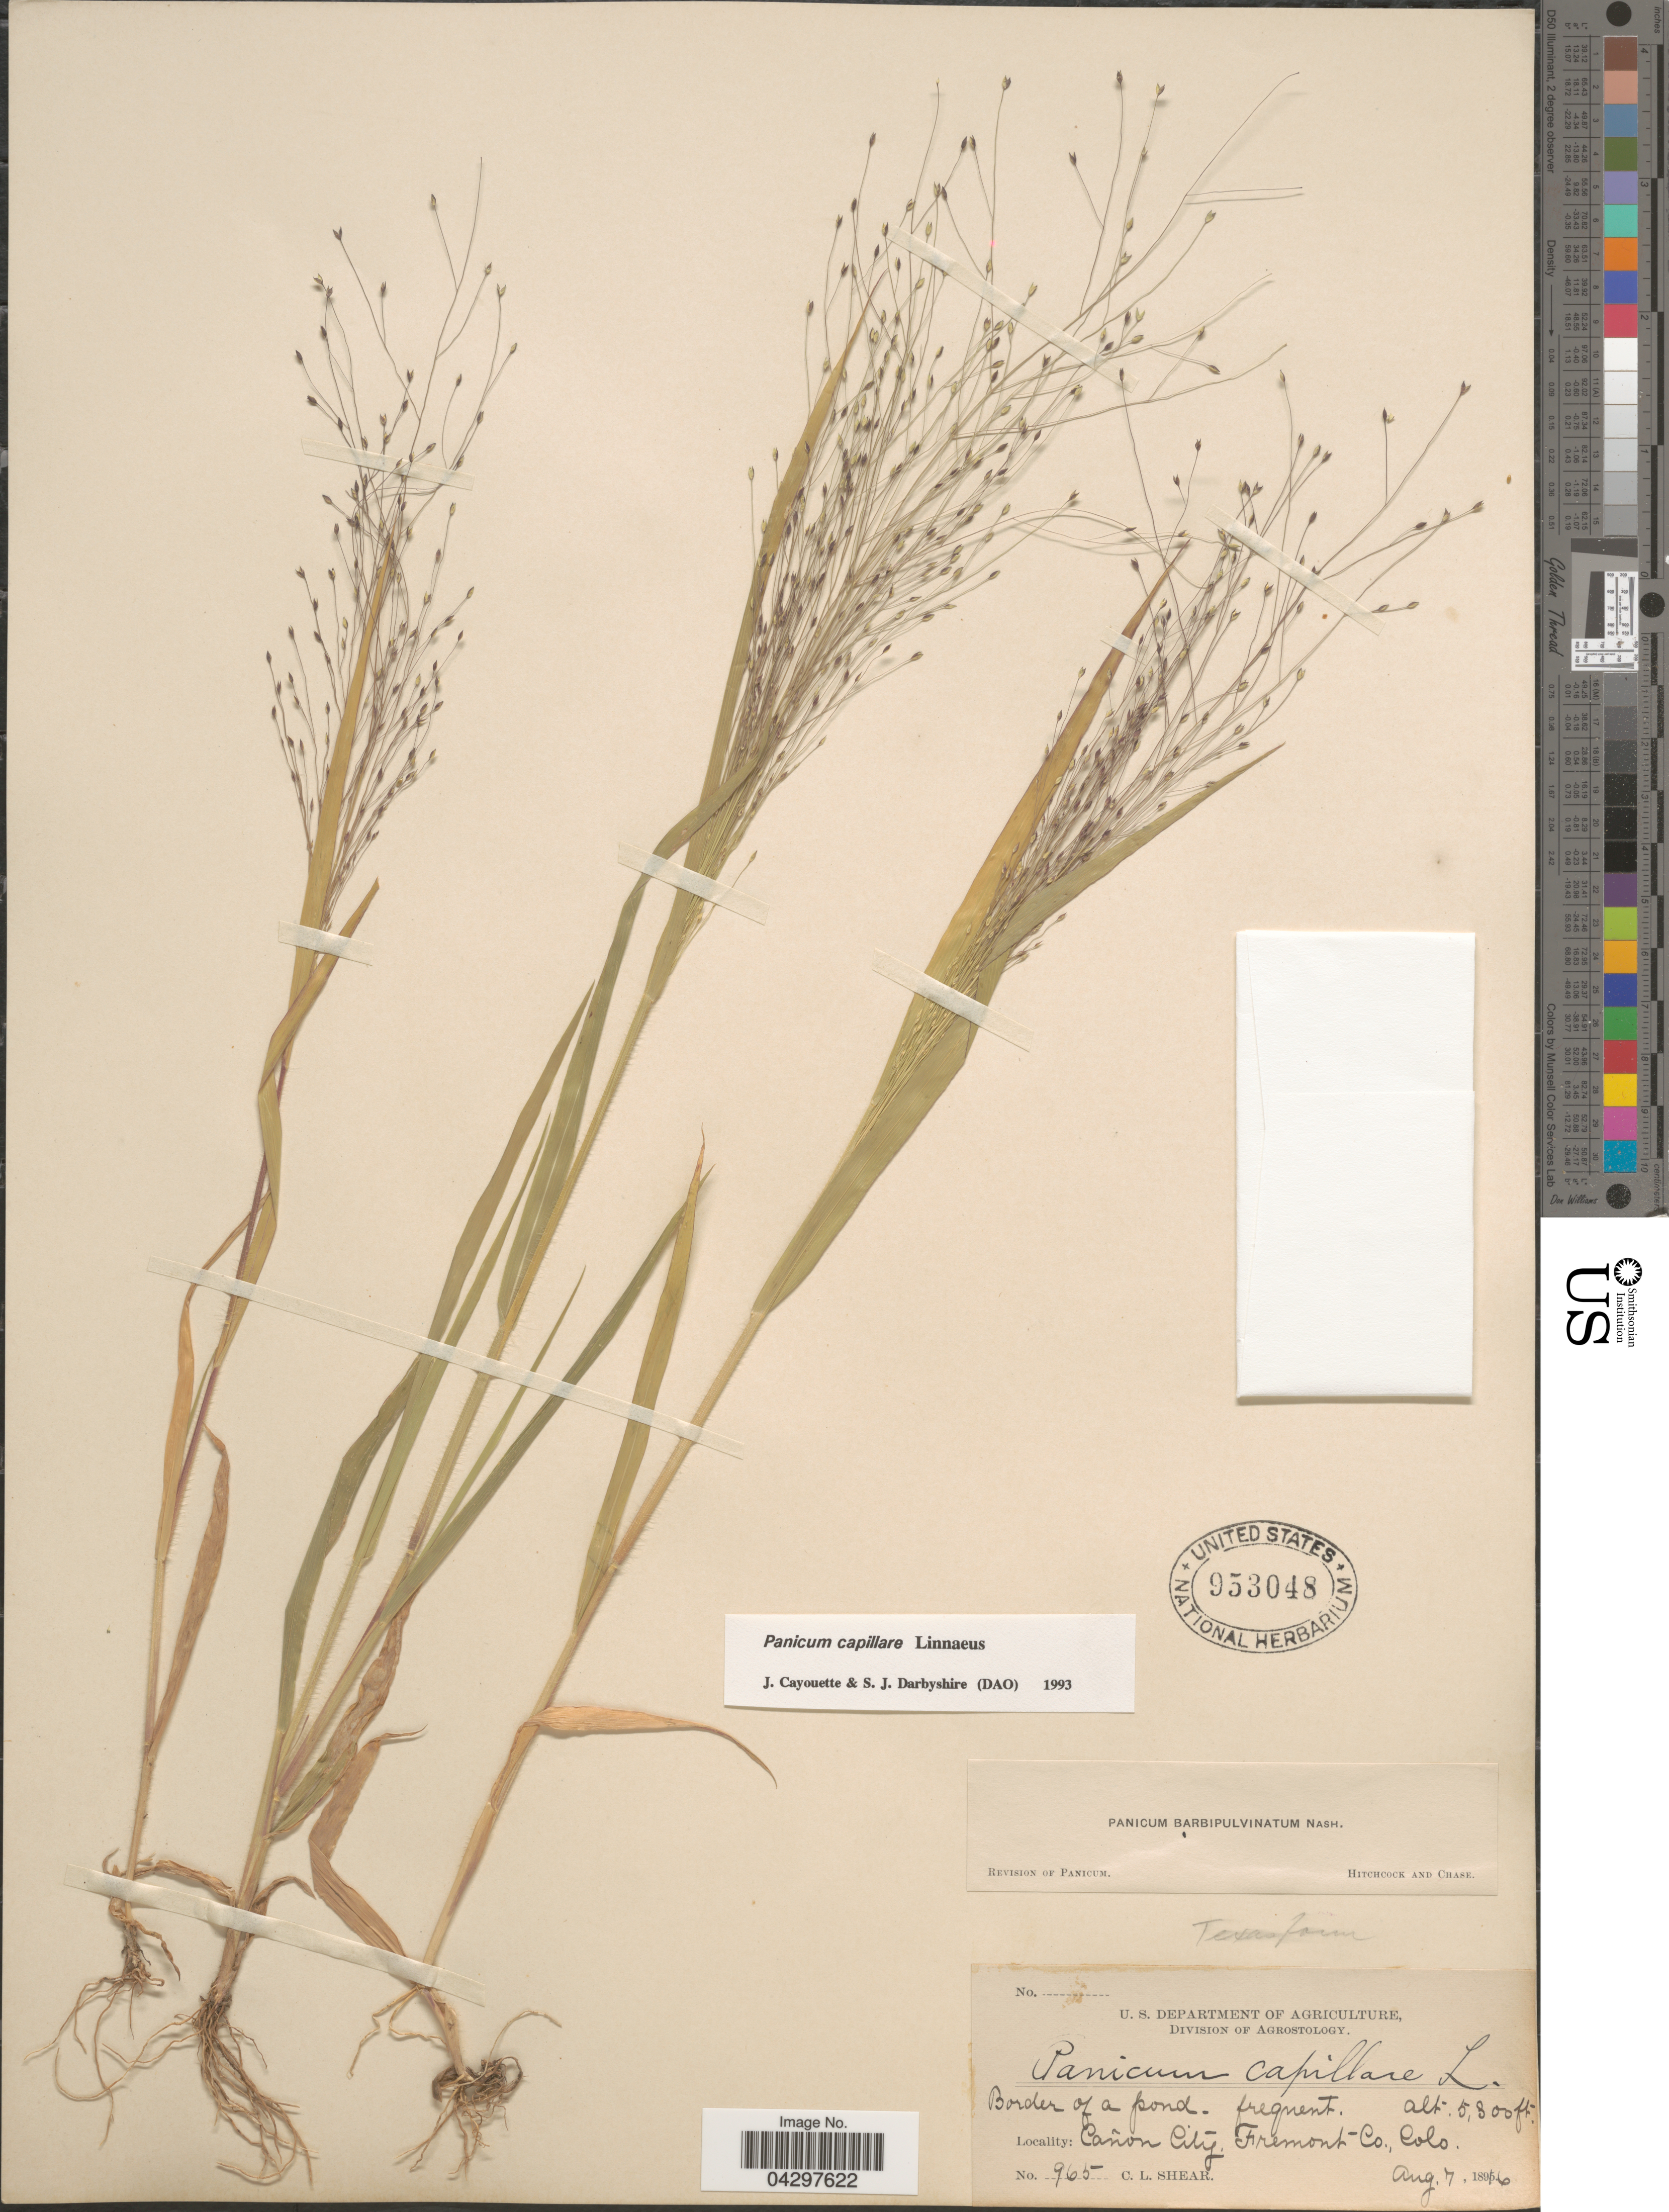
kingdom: Plantae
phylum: Tracheophyta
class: Liliopsida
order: Poales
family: Poaceae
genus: Panicum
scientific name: Panicum capillare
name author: L.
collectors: C. L. Shear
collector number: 965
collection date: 1896-08-07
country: United States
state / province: Colorado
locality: Border of a pond. Cañon City. Fremont Co.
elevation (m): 1768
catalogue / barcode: US 953048